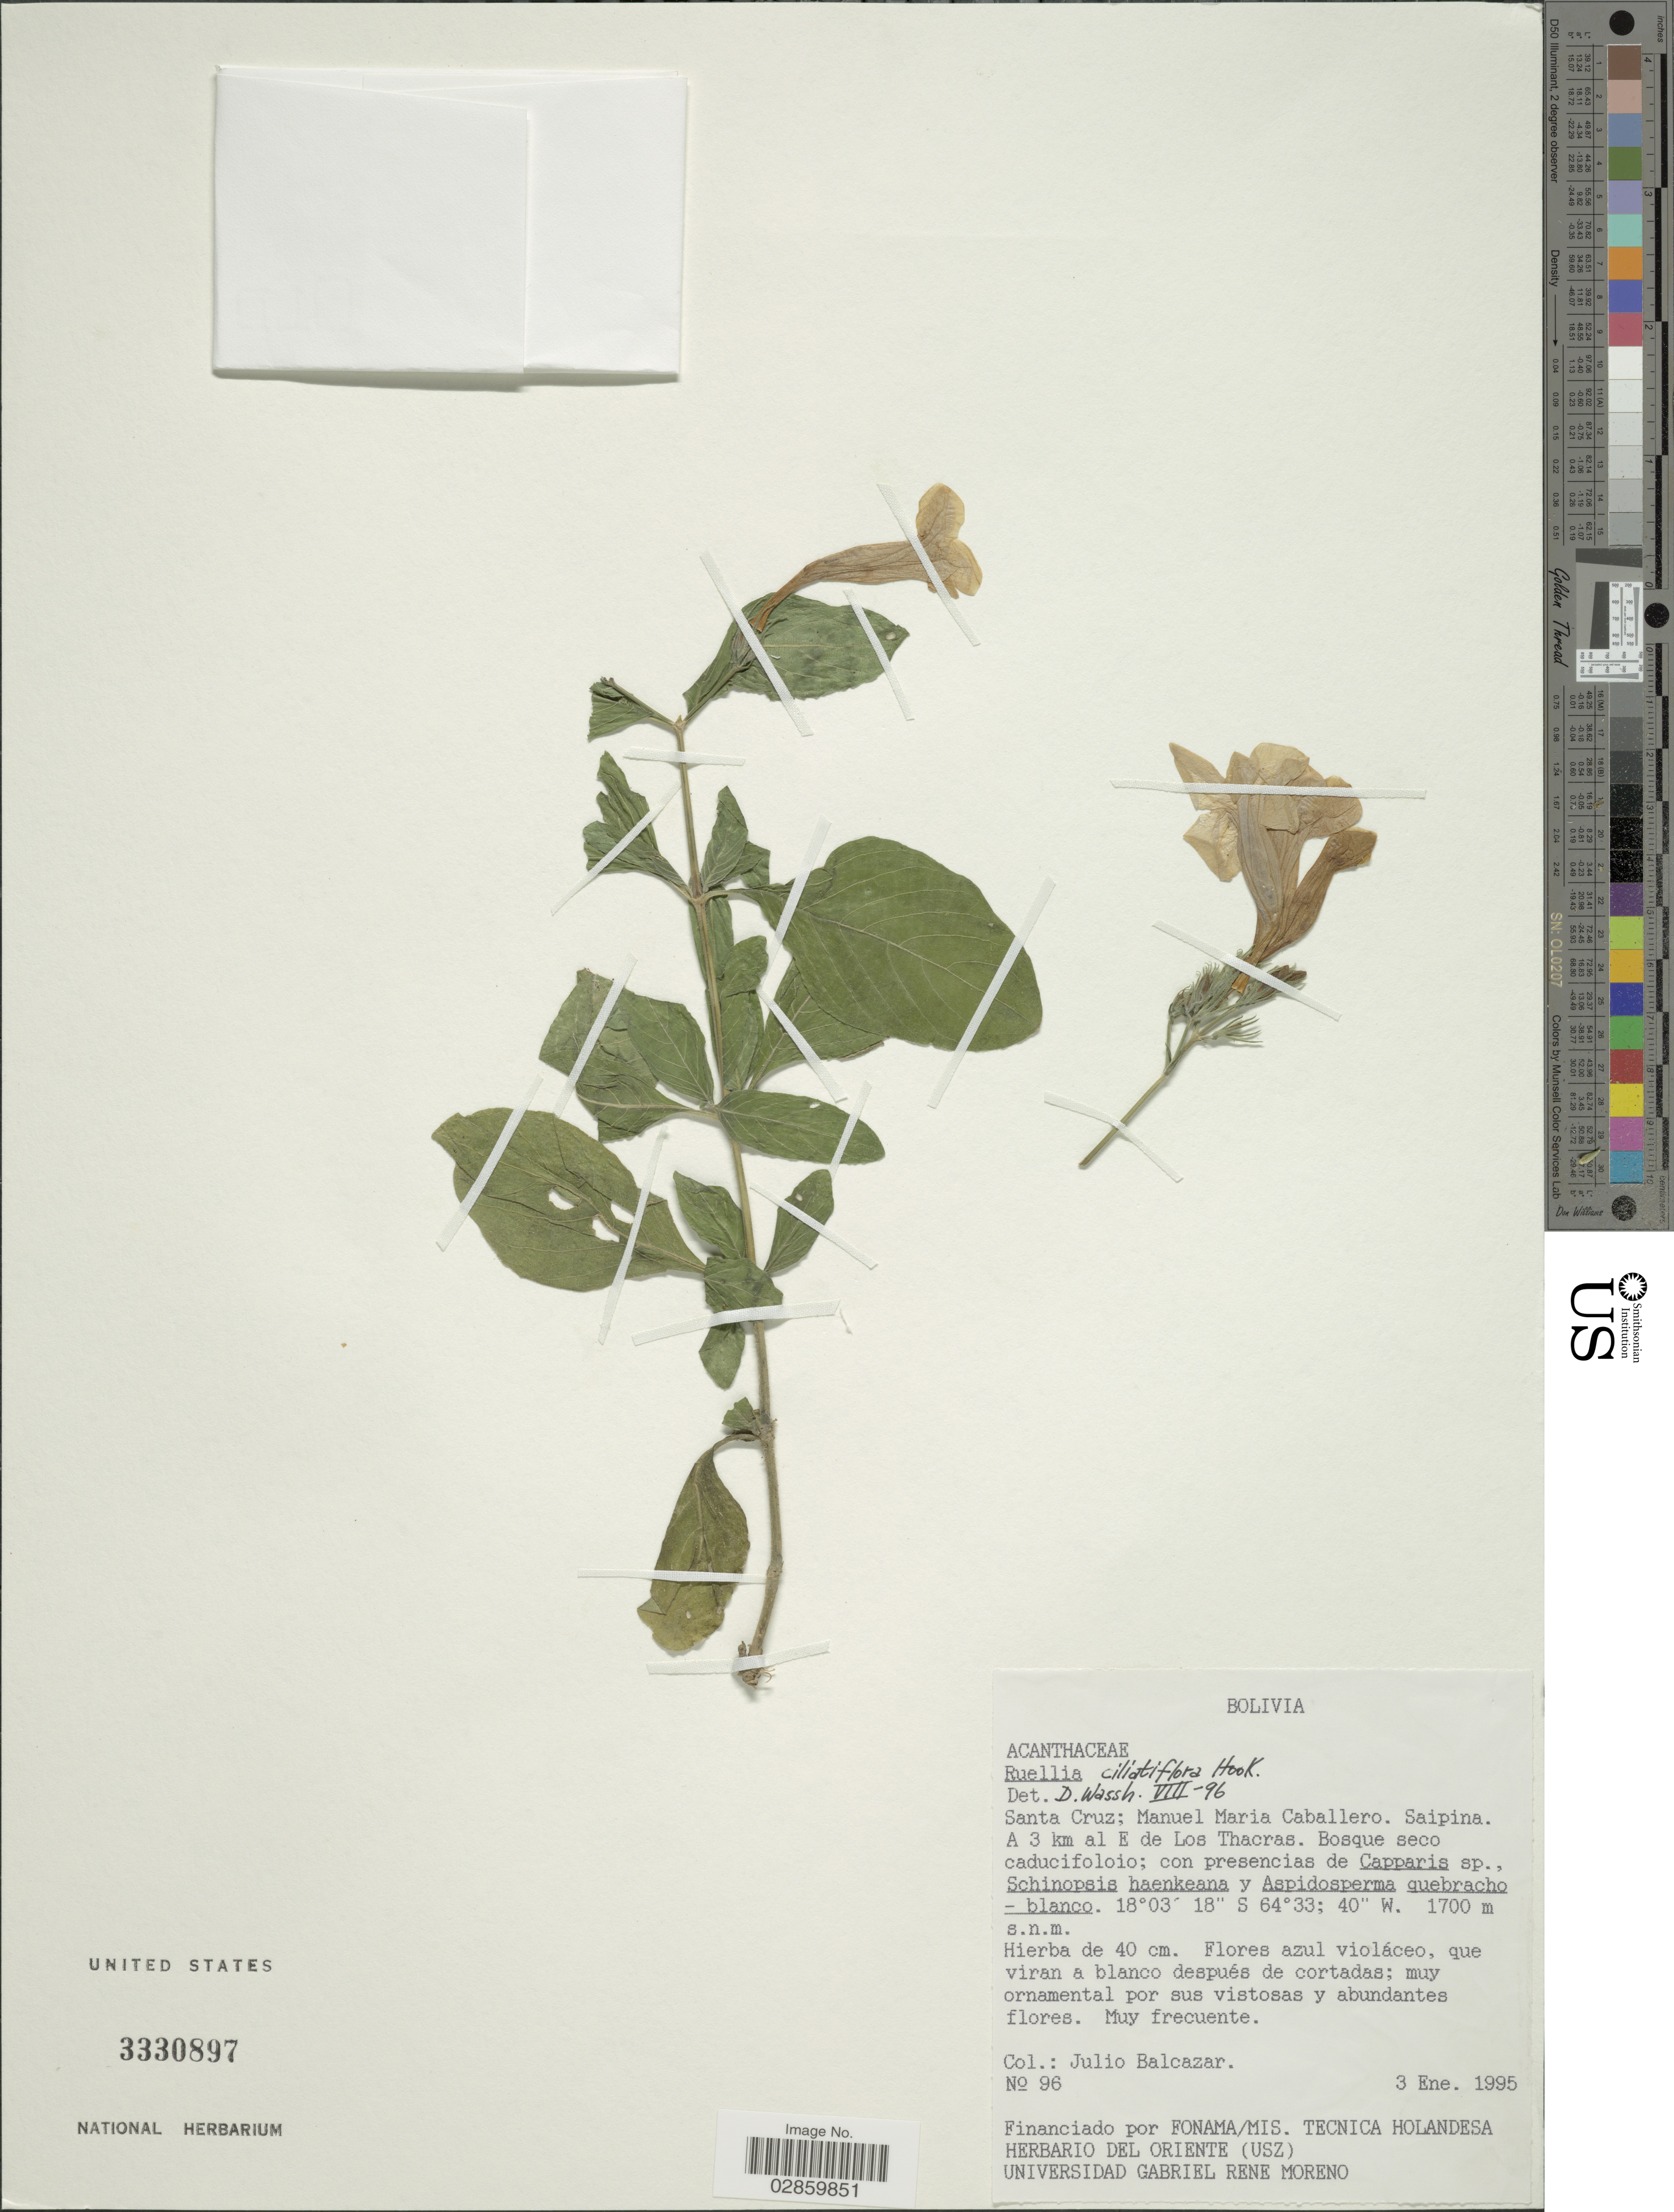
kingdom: Plantae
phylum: Tracheophyta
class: Magnoliopsida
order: Lamiales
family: Acanthaceae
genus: Ruellia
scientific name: Ruellia ciliatiflora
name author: Hook.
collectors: J. Balcazar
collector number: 96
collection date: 1995-01-03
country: Bolivia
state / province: Santa Cruz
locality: Manuel Maria Caballero. Saipina. A 3 km al E de Los Thacras.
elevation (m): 1700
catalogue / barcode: US 3330897